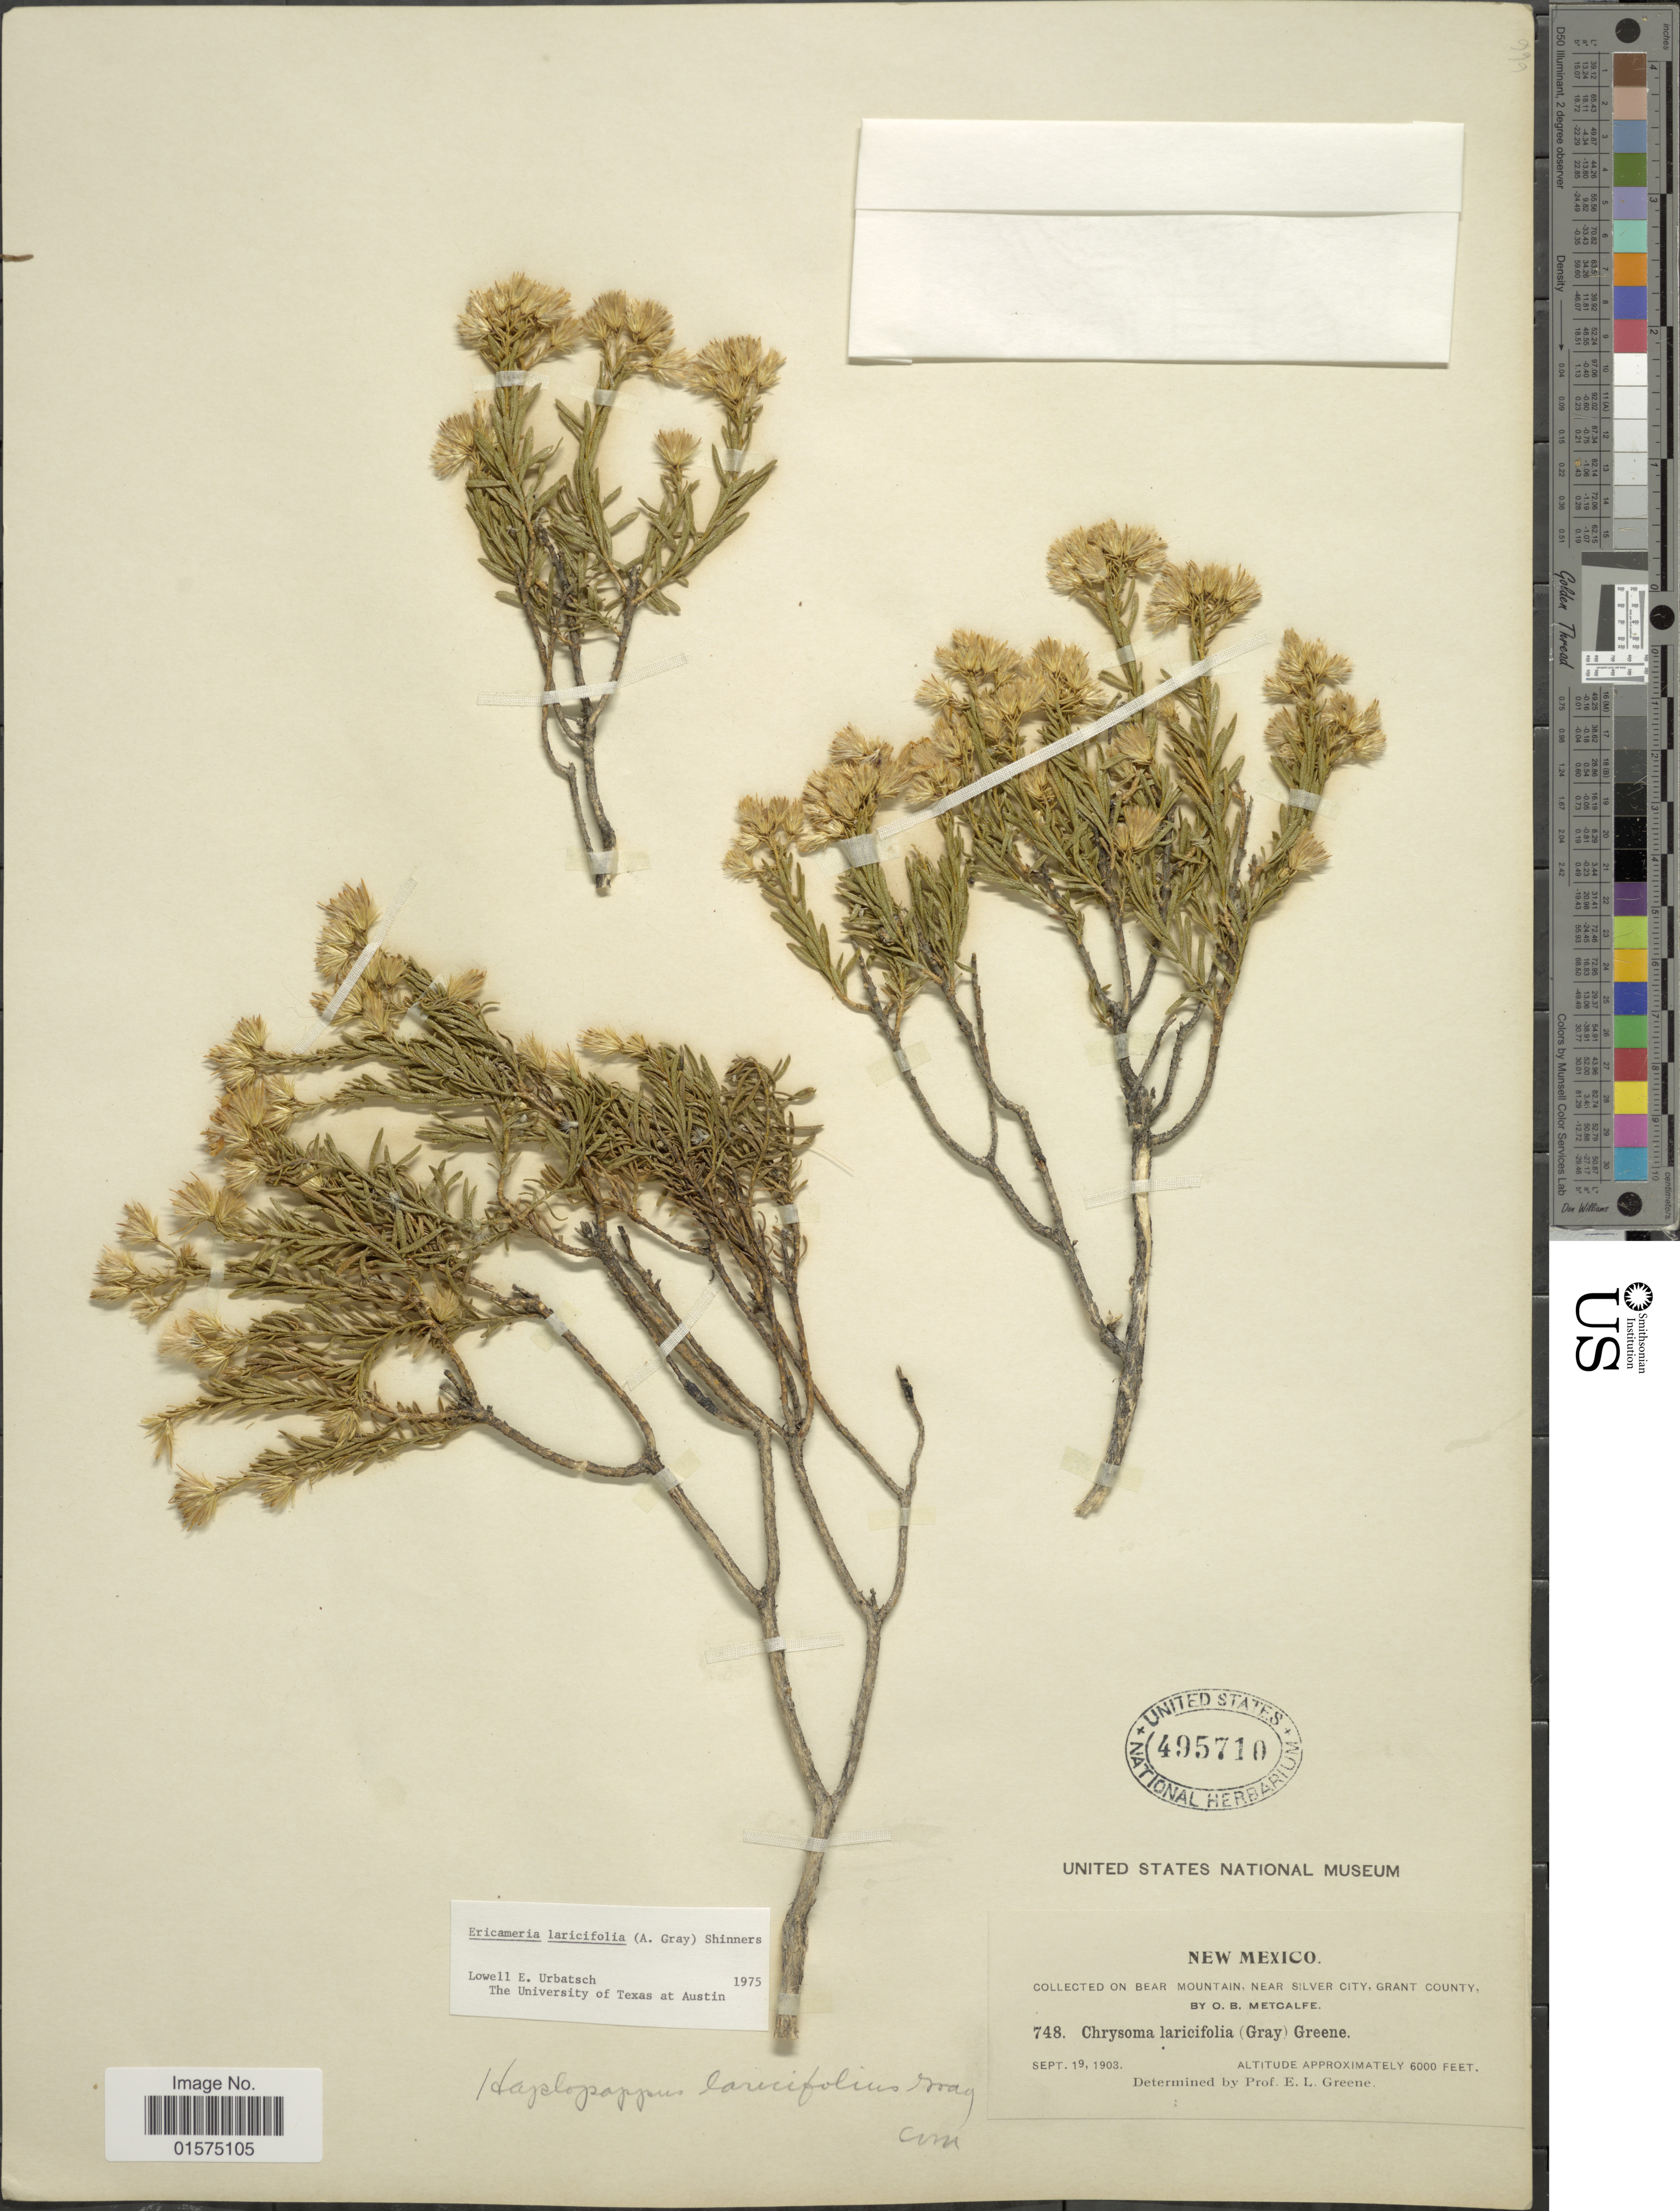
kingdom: Plantae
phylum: Tracheophyta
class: Magnoliopsida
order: Asterales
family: Asteraceae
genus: Ericameria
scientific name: Ericameria laricifolia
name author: (A. Gray) Shinners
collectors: O. B. Metcalfe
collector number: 748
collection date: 1903-08-19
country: United States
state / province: New Mexico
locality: Bear Mountain, near Silver City, Grant County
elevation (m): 1829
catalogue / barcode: US 495710